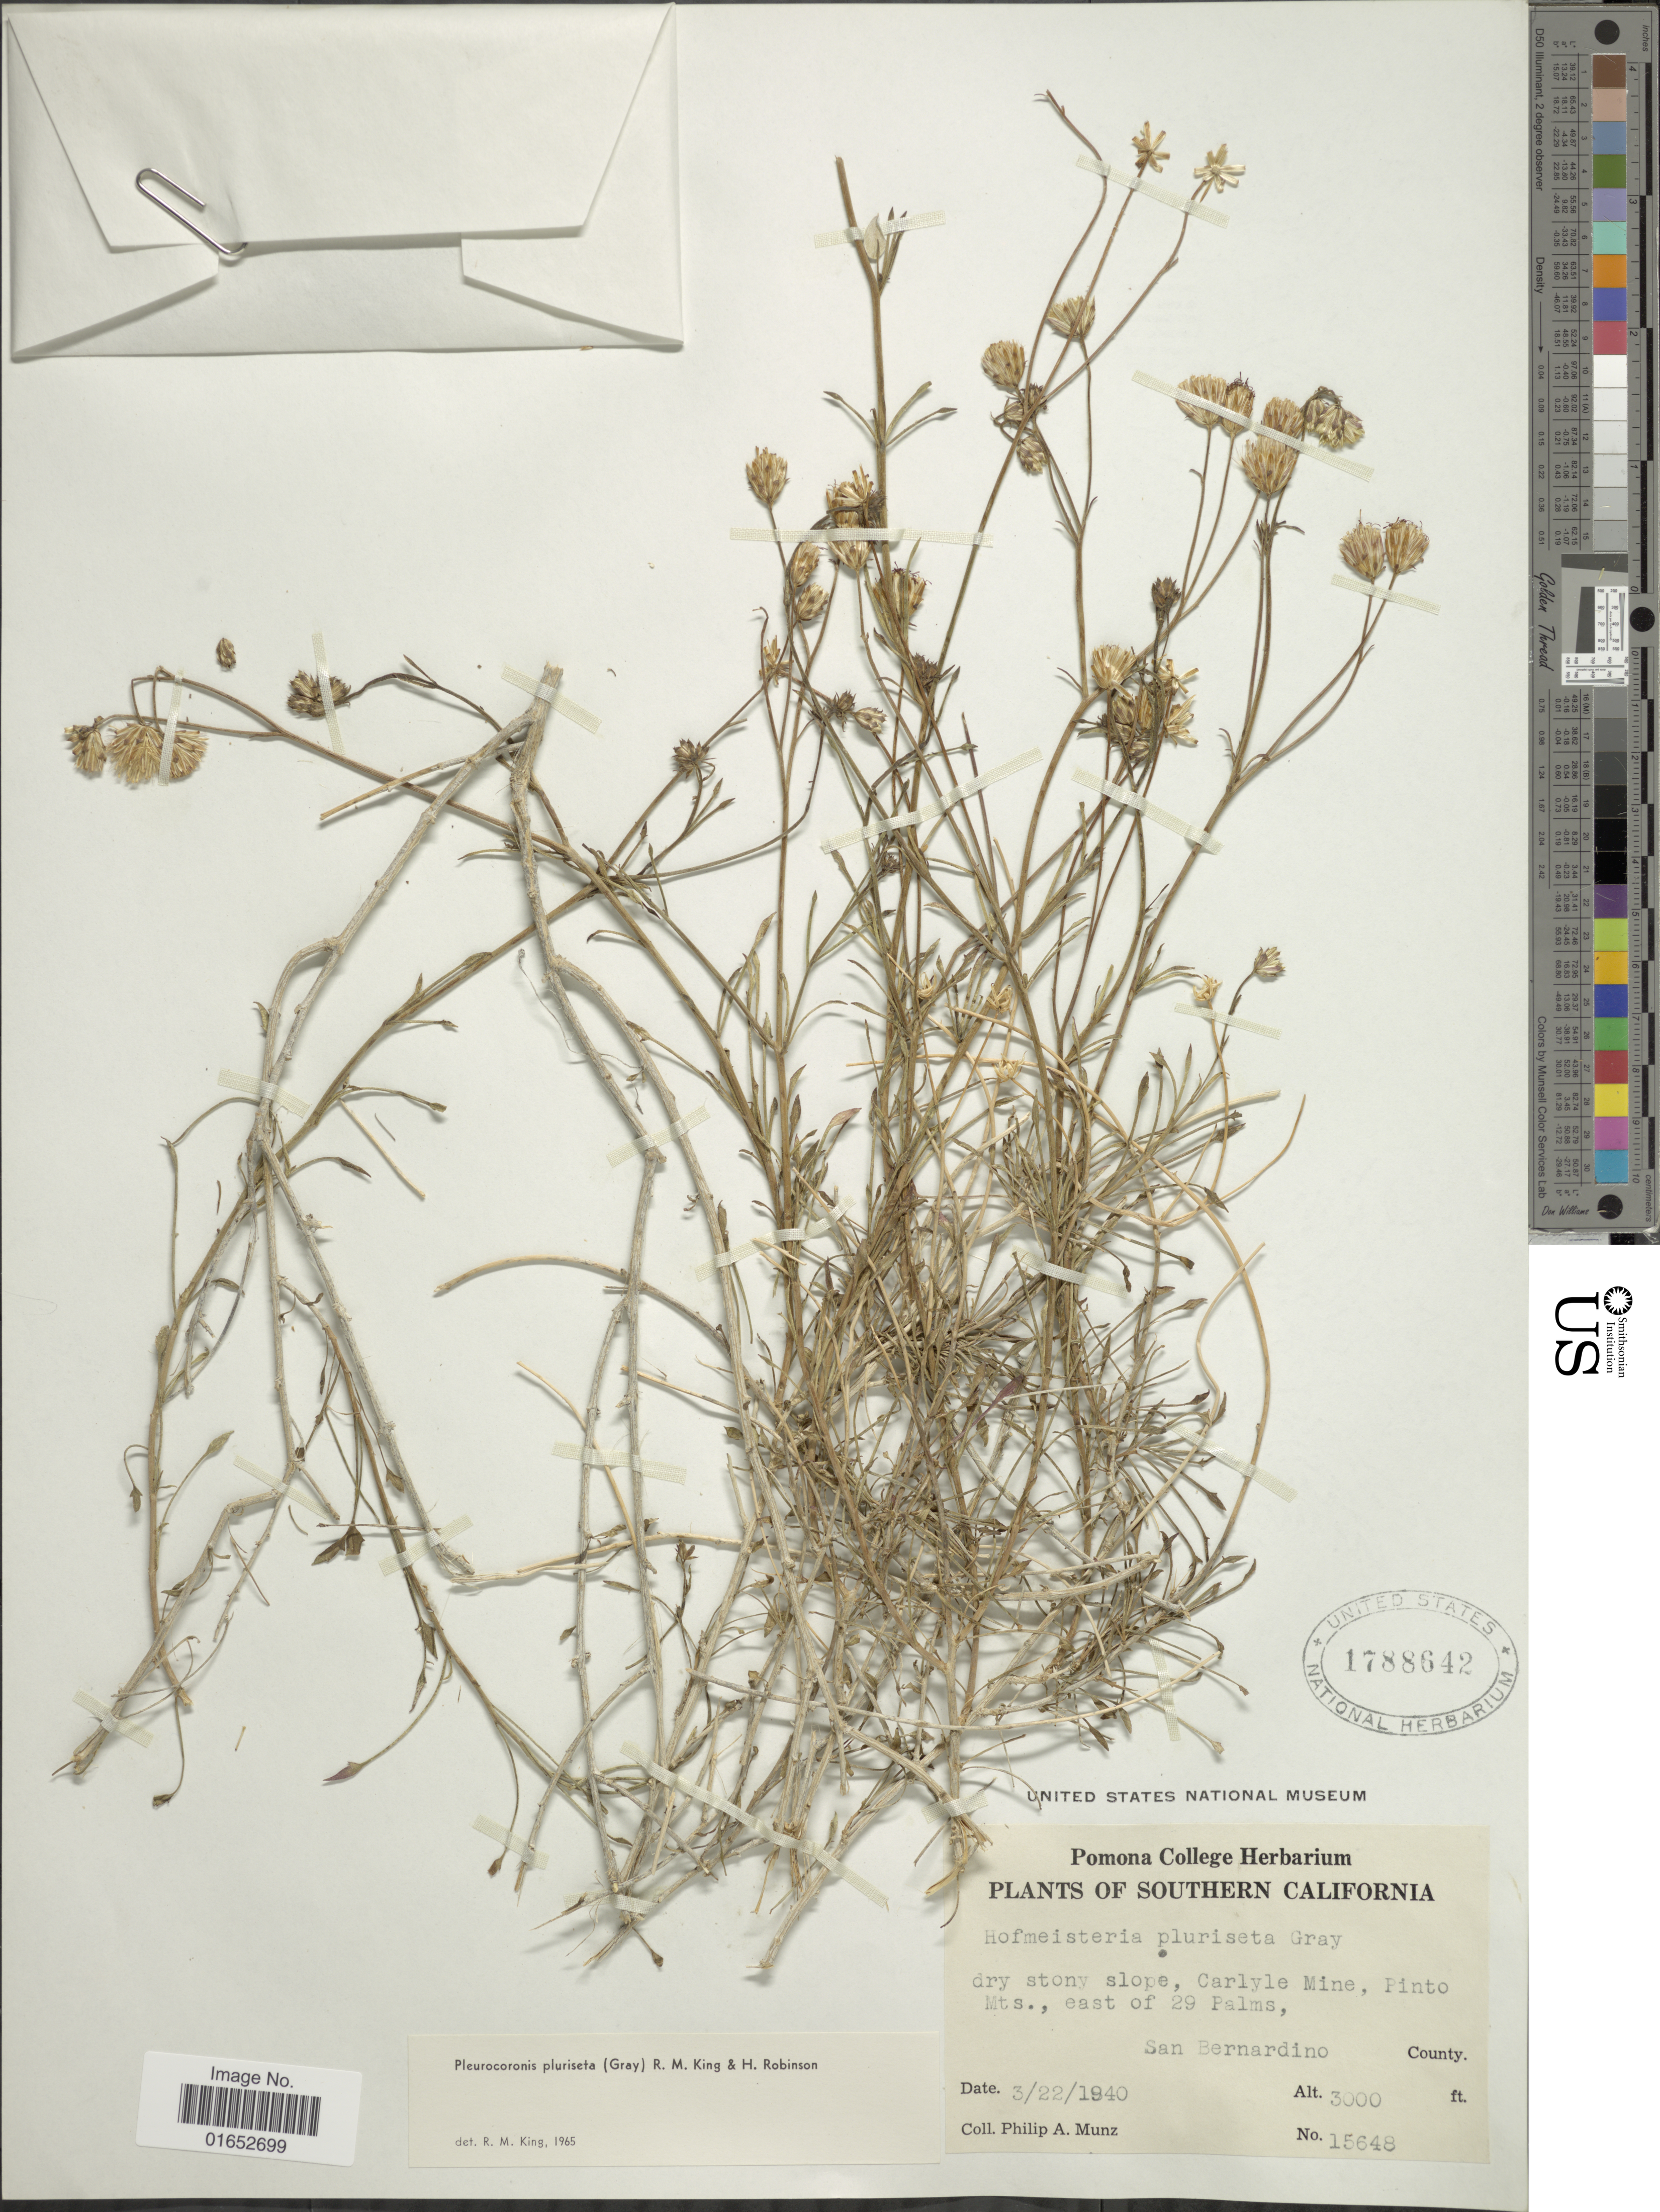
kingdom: Plantae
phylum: Tracheophyta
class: Magnoliopsida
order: Asterales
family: Asteraceae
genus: Pleurocoronis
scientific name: Pleurocoronis pluriseta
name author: (A. Gray) R.M. King & H. Rob.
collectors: P. A. Munz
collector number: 15648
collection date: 1940-03-22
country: United States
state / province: California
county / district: San Bernardino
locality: Southern California, dry stony slope, Carlyle Mine, Pinto Mts., east of 29 Palms, San Bernardino County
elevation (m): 914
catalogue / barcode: US 1788642